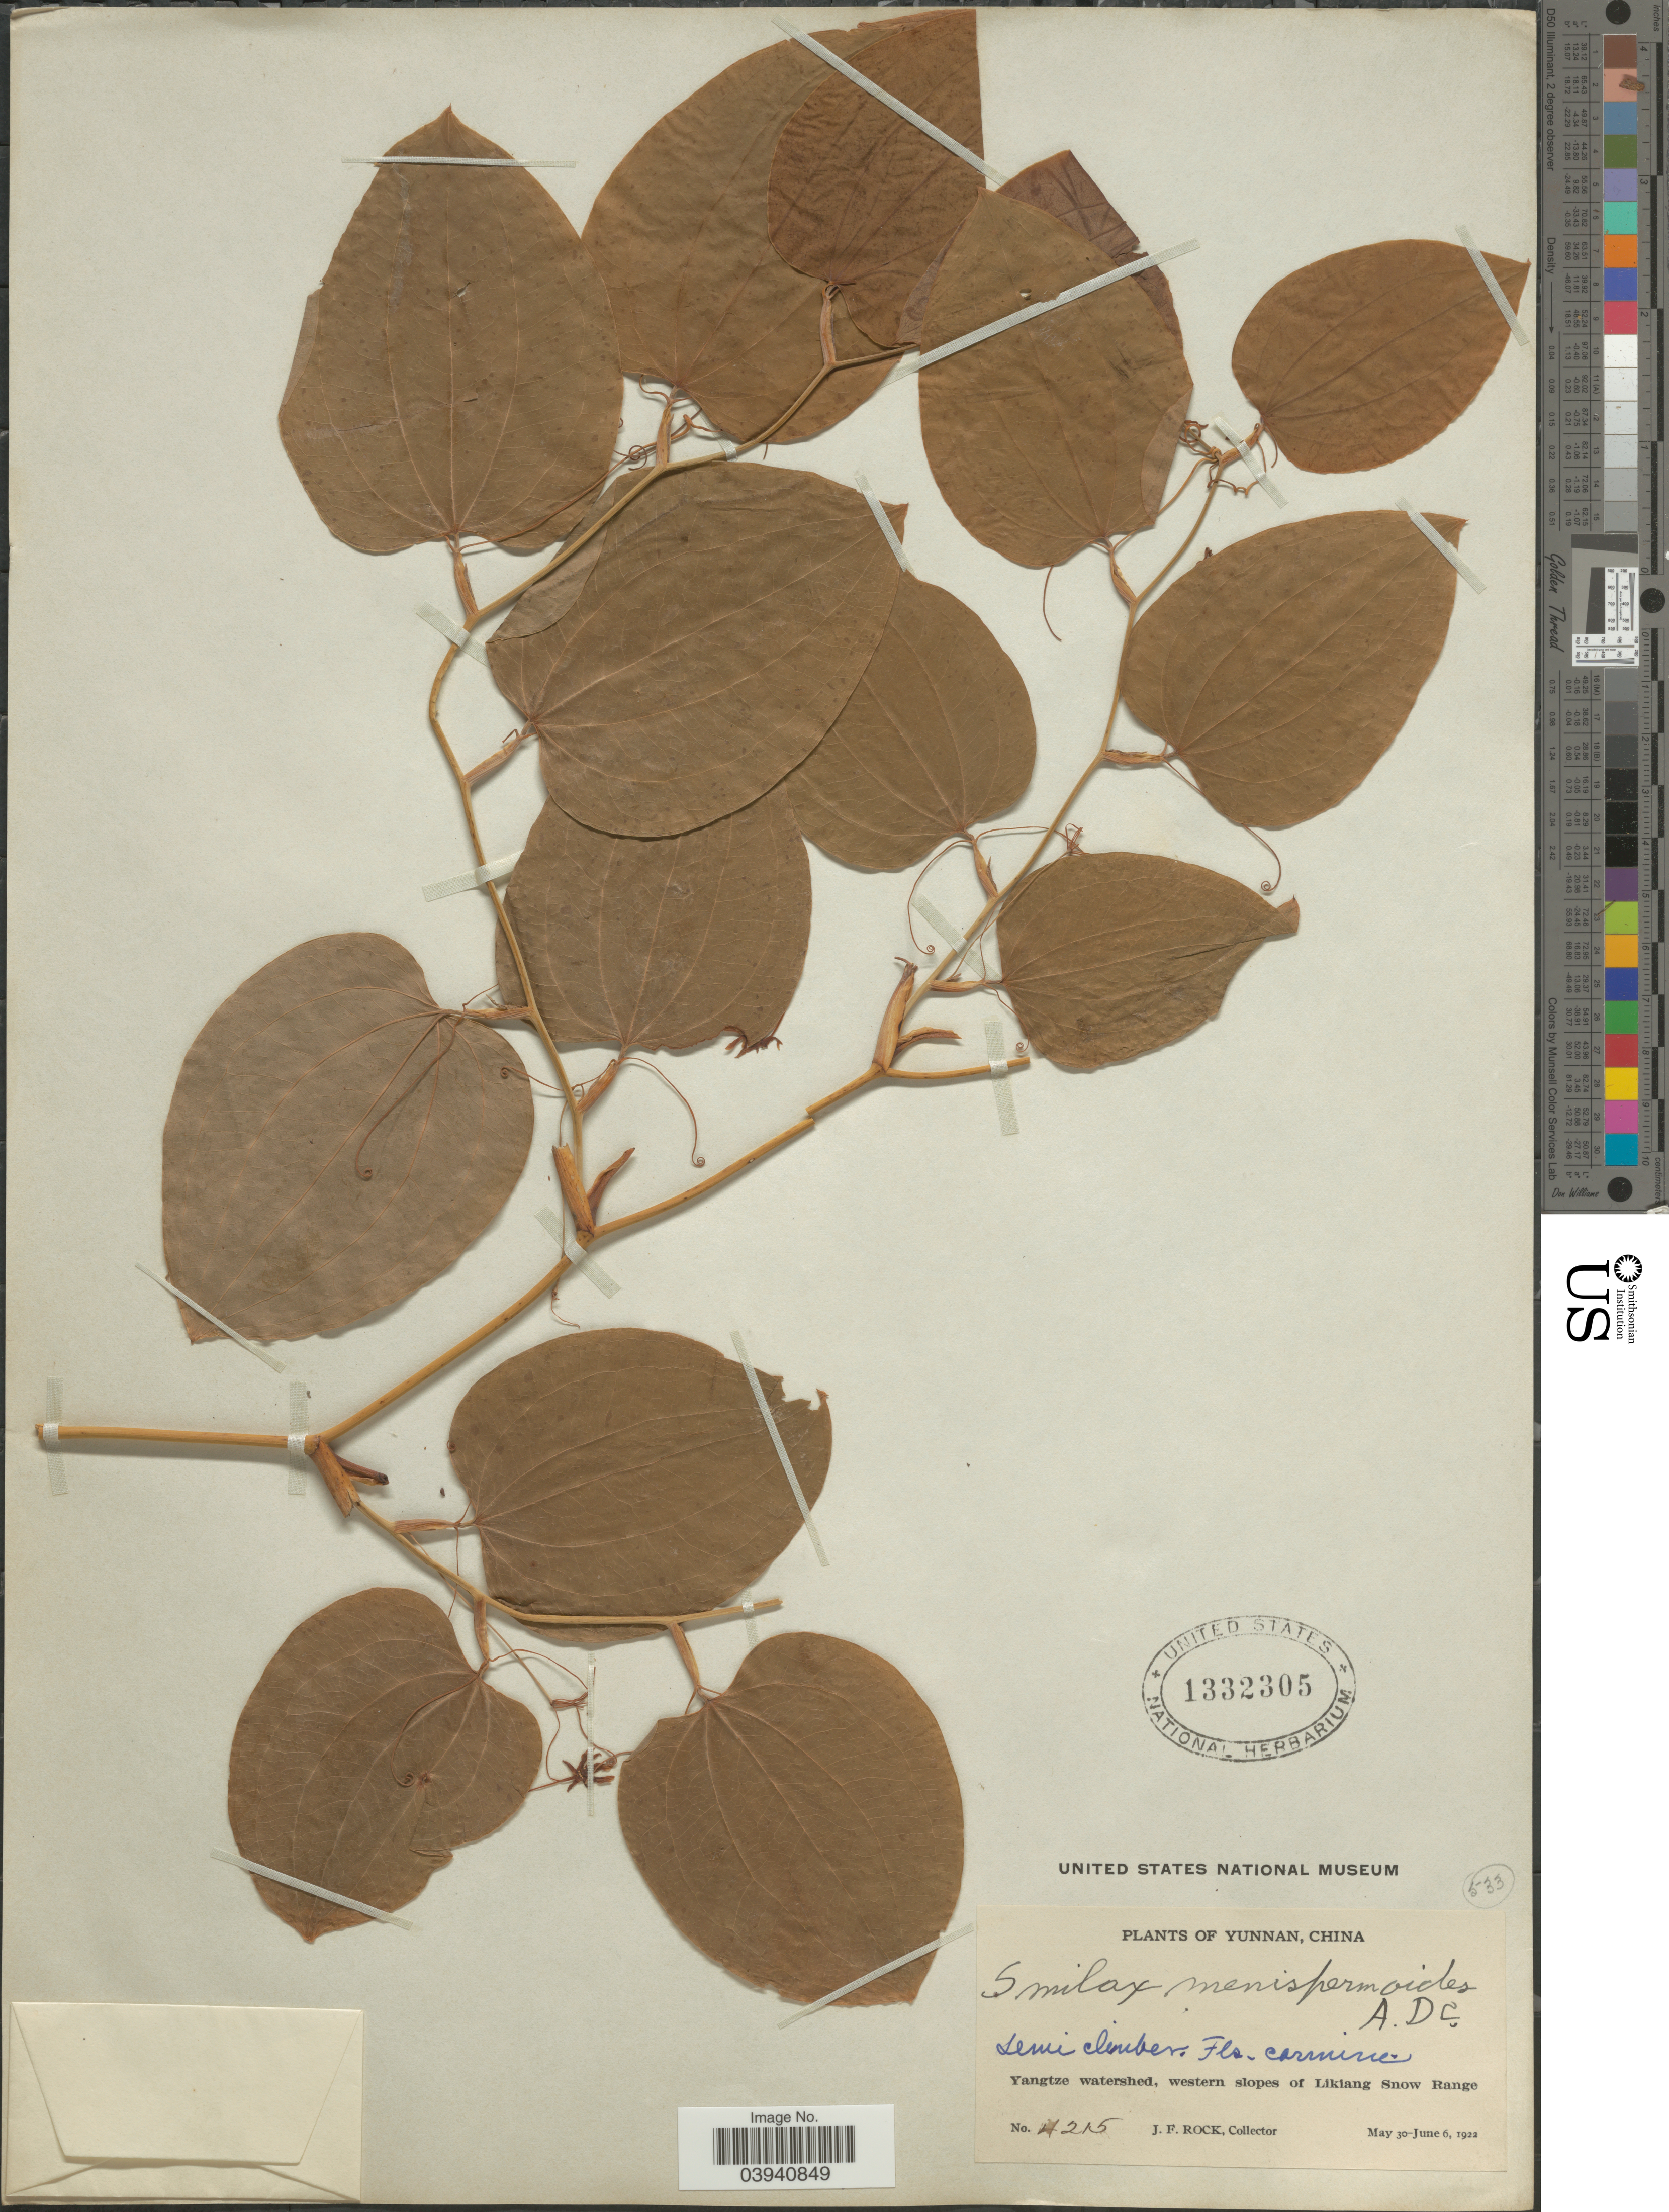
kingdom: Plantae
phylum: Tracheophyta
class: Liliopsida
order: Liliales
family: Smilacaceae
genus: Smilax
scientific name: Smilax menispermoidea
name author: A. DC.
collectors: J. Rock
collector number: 4215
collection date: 1922-05-30/1922-06-06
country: China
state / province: Yunnan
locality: Yangtze watershed, western slopes of Likiang Snow Range.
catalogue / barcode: US 1332305